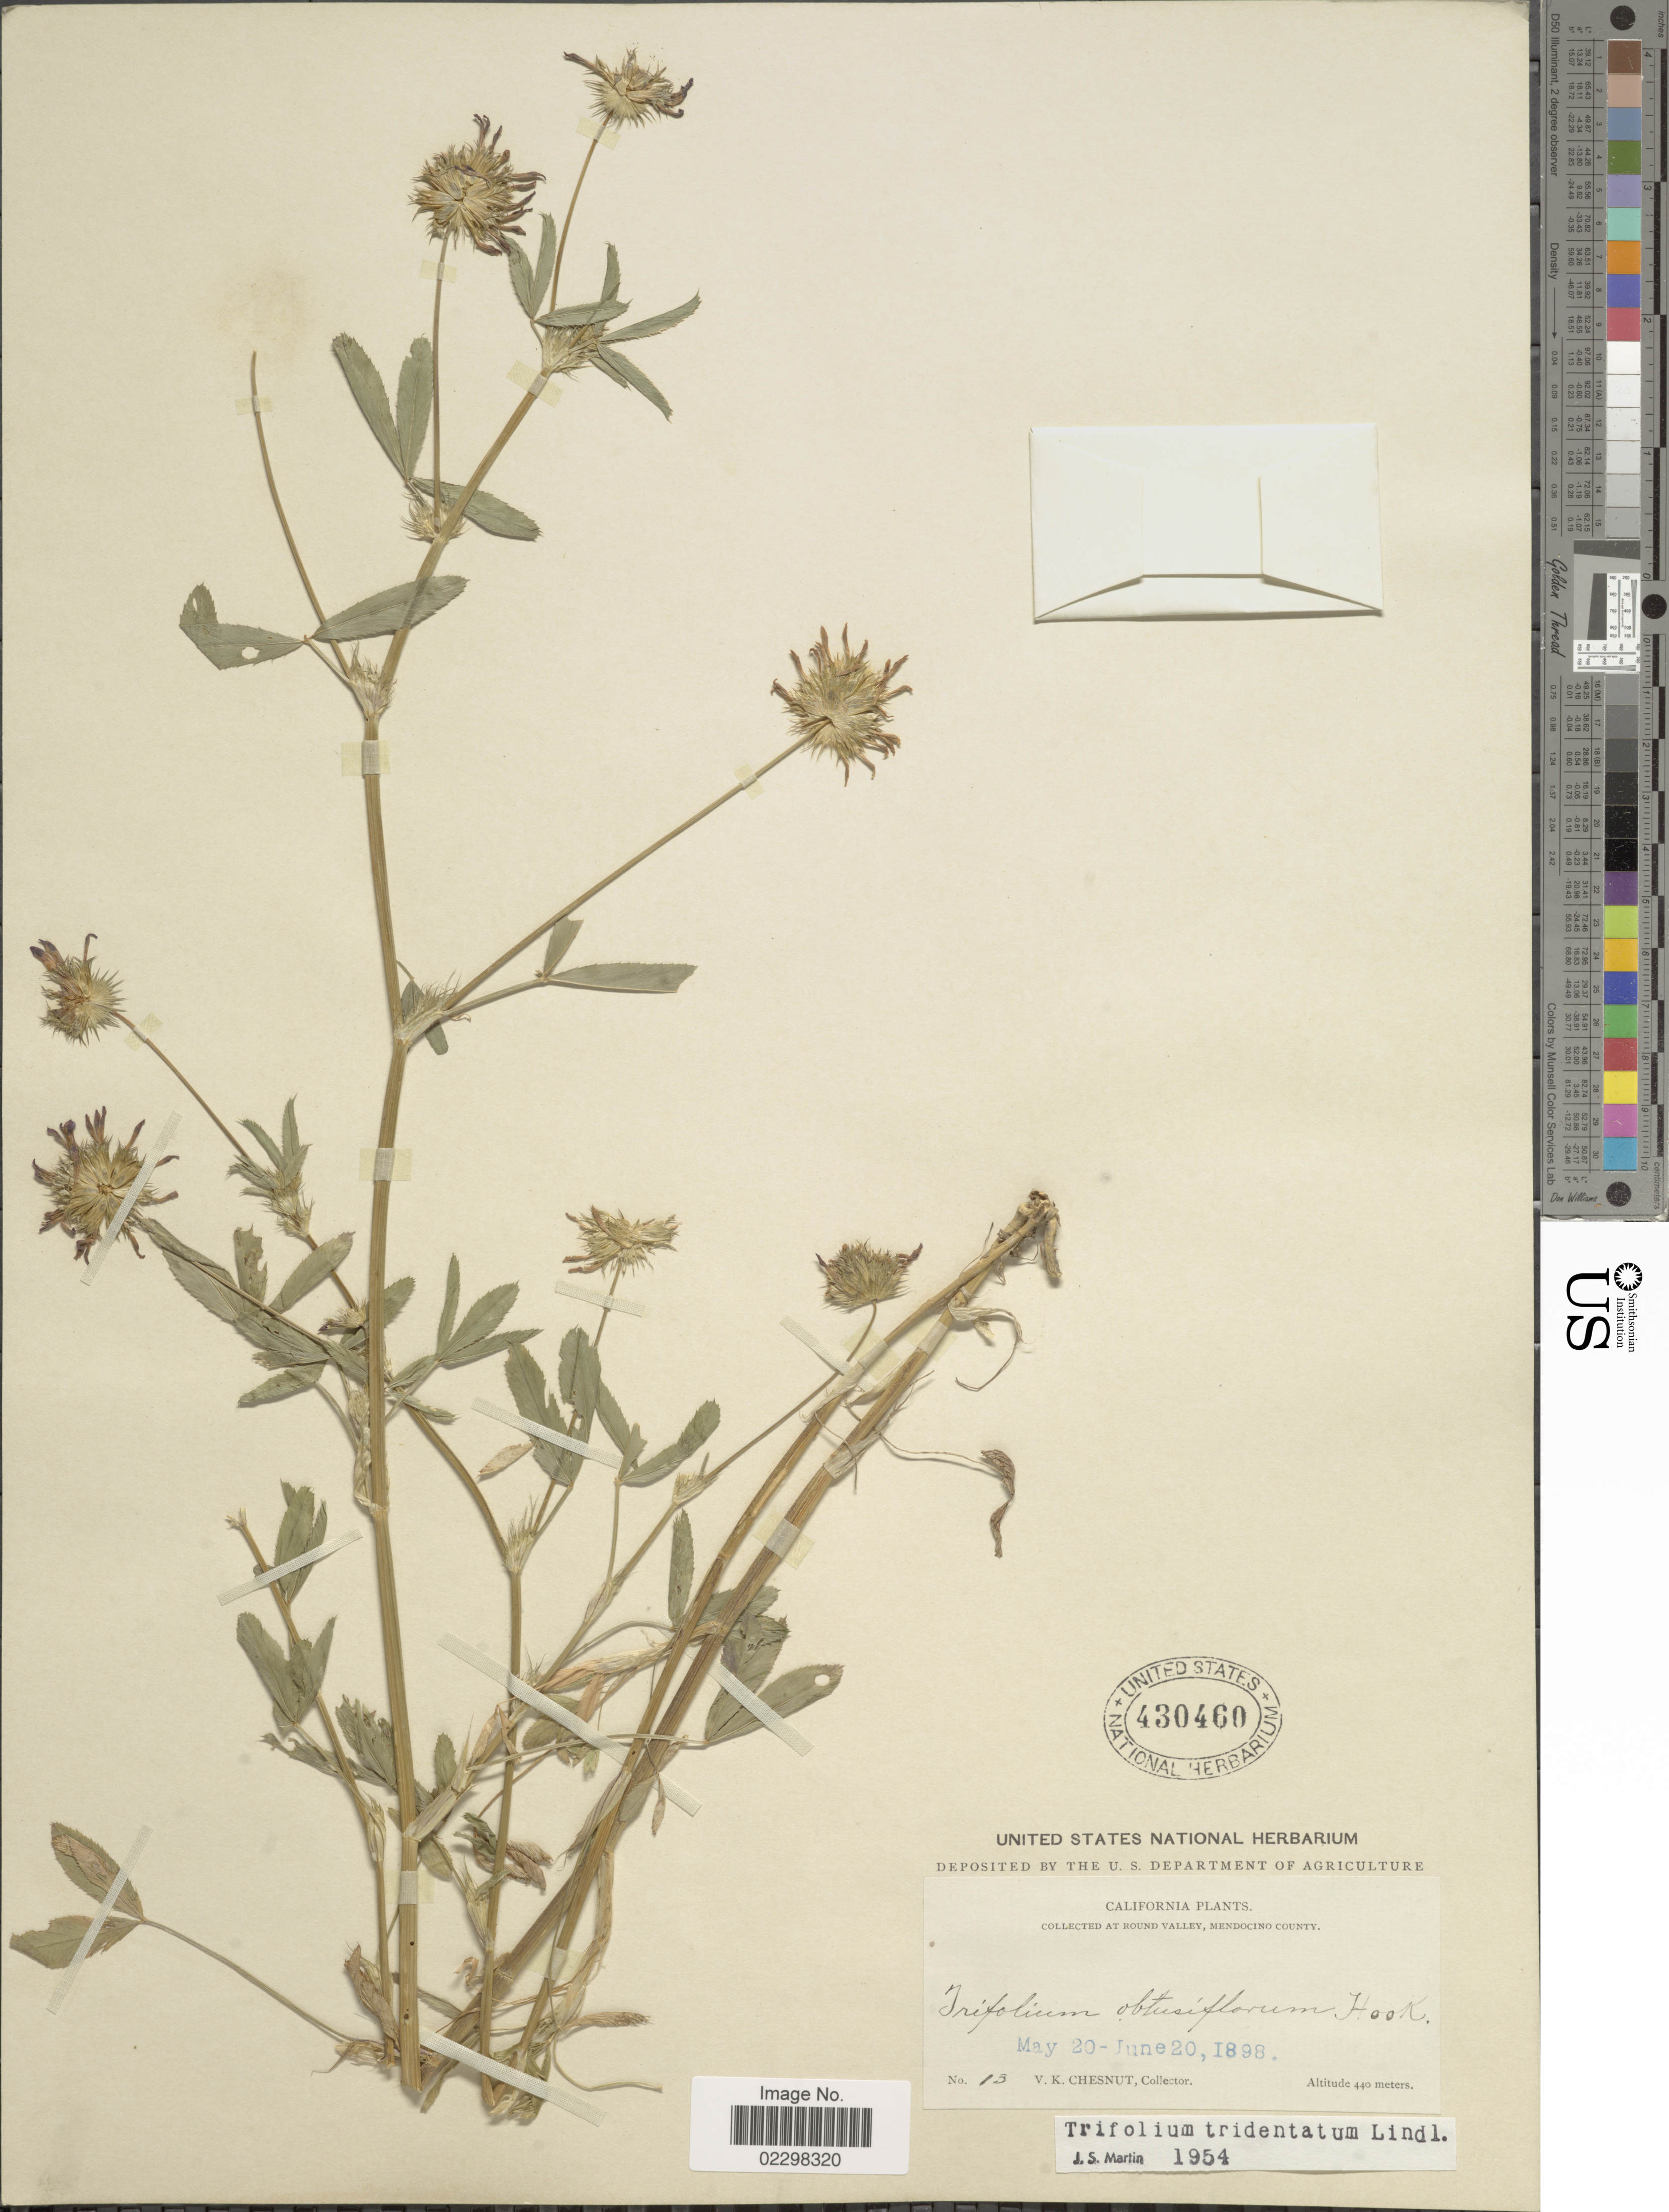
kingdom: Plantae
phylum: Tracheophyta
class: Magnoliopsida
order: Fabales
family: Fabaceae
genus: Trifolium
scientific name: Trifolium tridentatum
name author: Lindl.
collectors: V. Chesnut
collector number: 13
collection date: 1898-05-20/1898-06-20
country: United States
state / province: California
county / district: Mendocino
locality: California. At Round Valley, Mendocino County.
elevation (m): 440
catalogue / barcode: US 430460